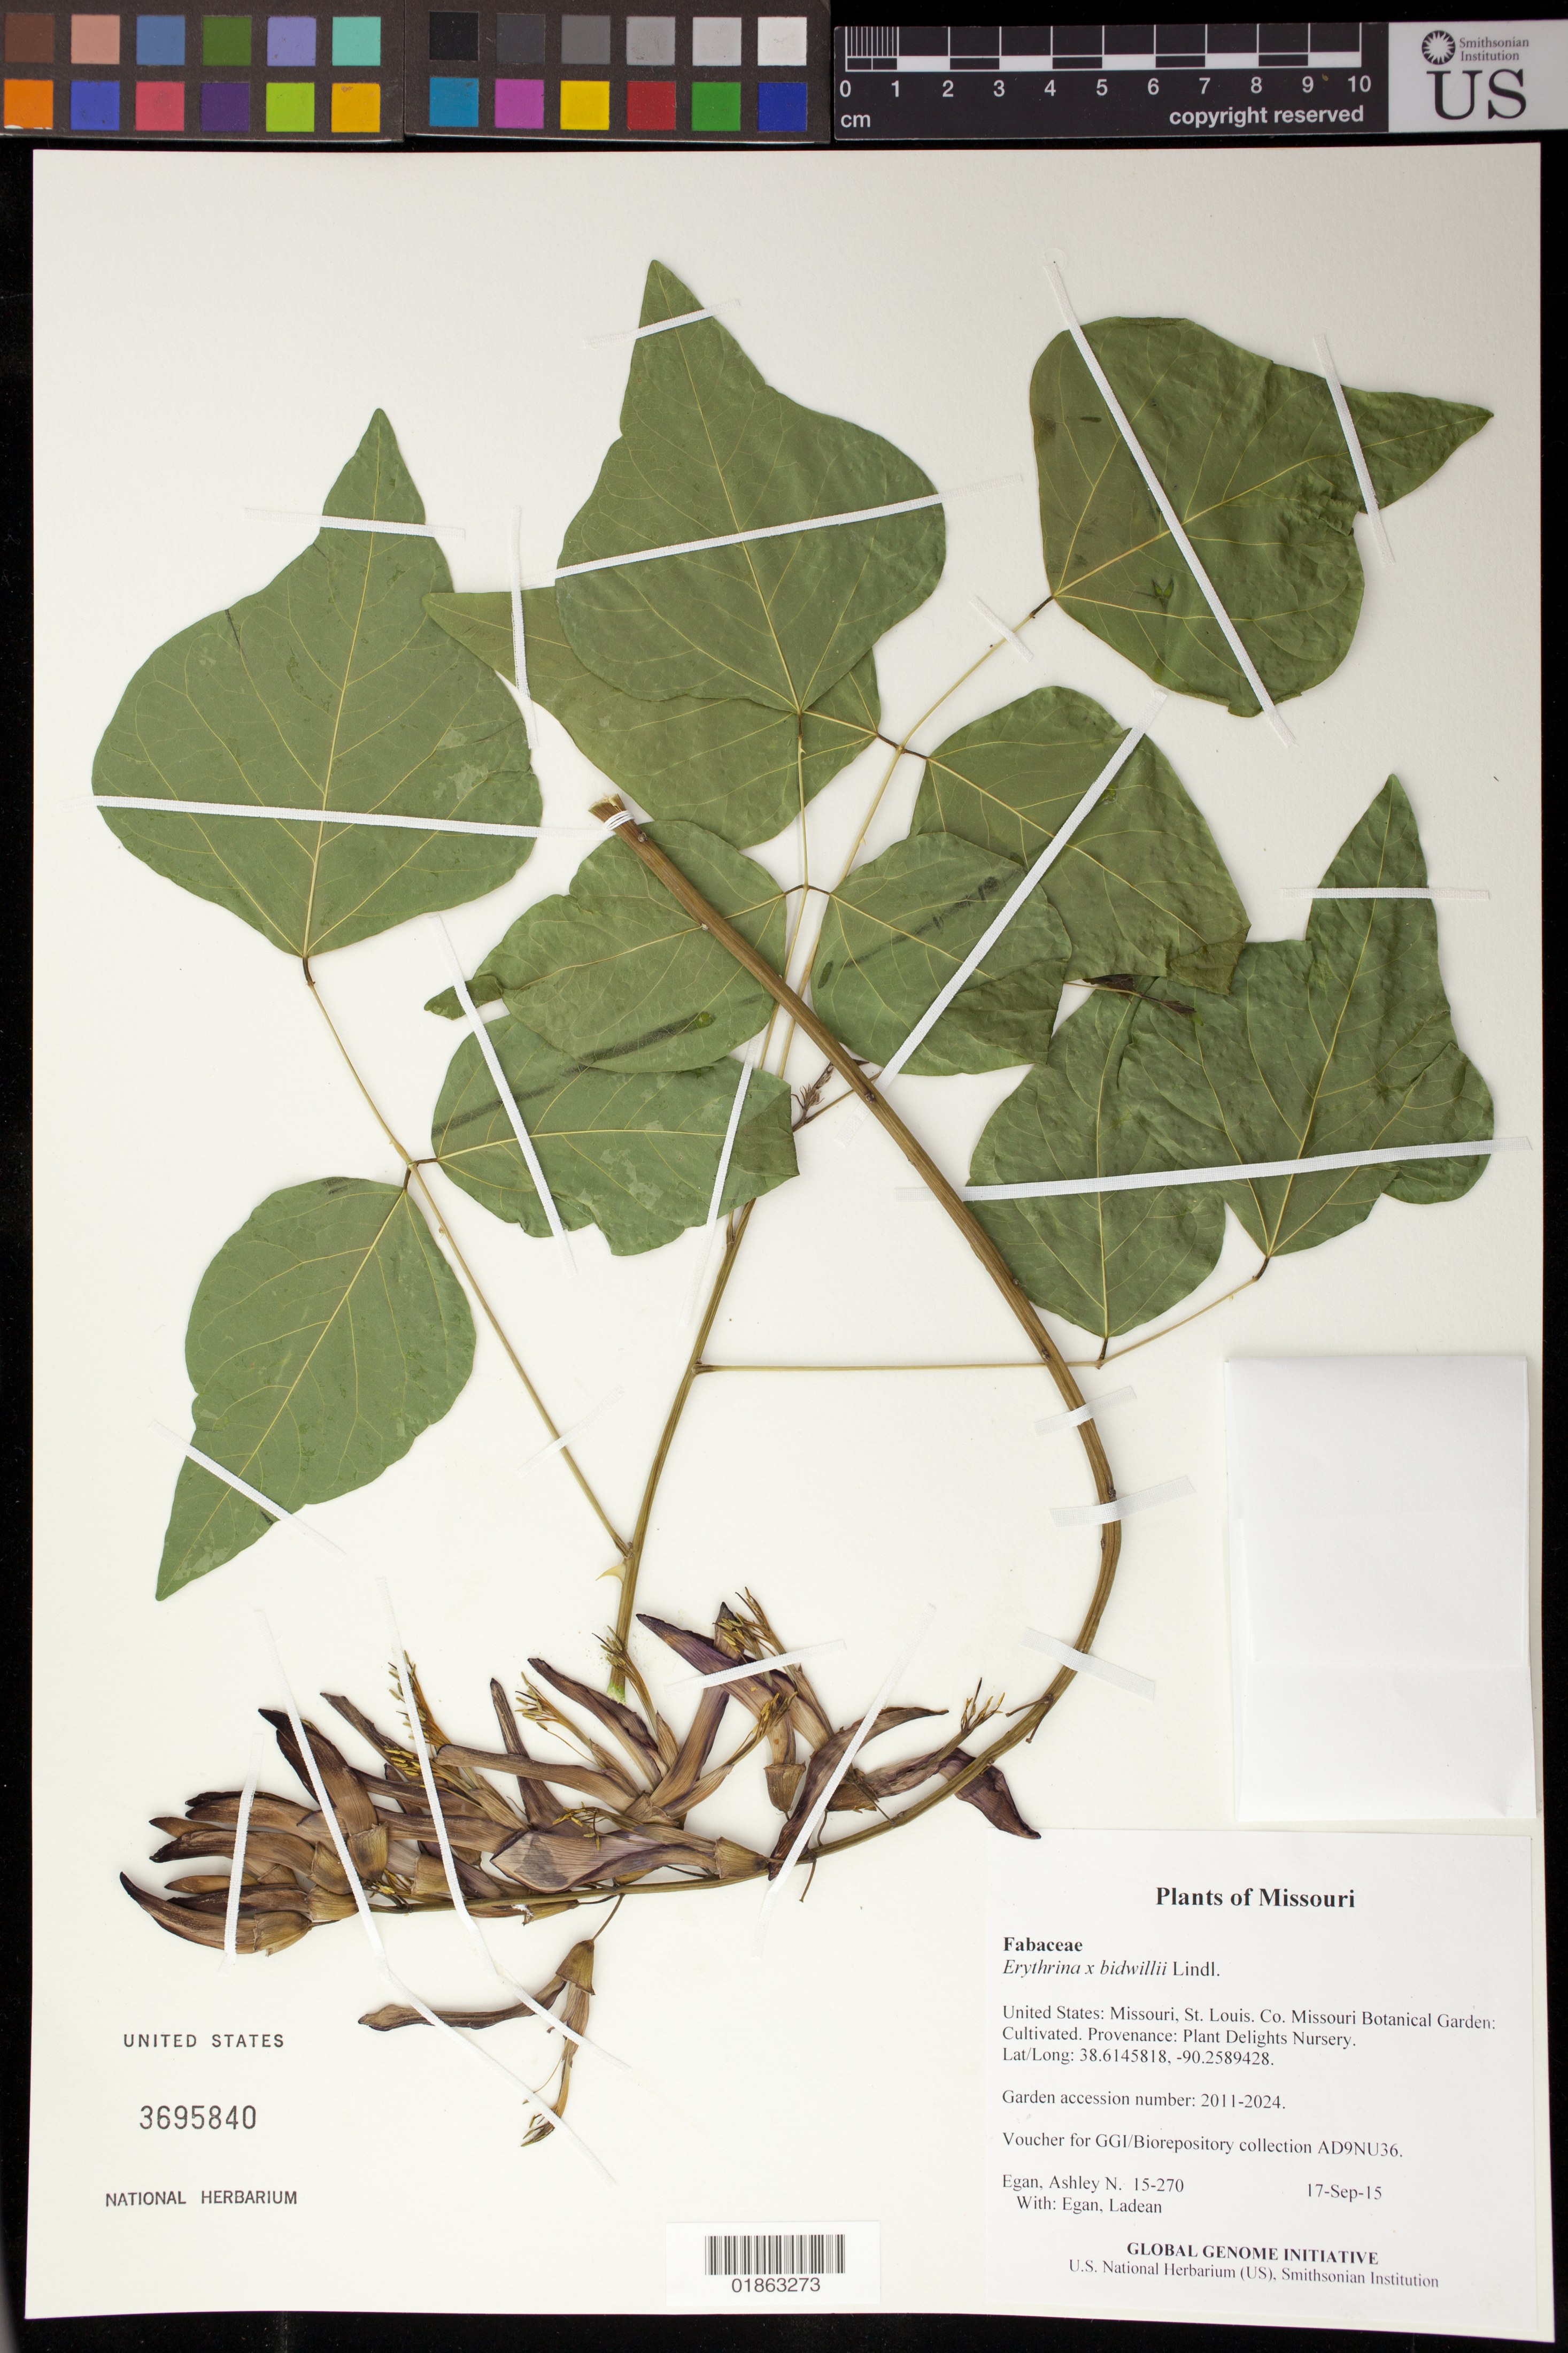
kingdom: Plantae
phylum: Tracheophyta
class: Magnoliopsida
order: Fabales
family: Fabaceae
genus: Erythrina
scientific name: Erythrina x bidwillii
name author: Lindl.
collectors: A. N. Egan & L. Egan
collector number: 15-270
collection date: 2015-09-17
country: United States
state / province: Missouri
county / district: St. Louis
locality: Missouri Botanical Garden: Cultivated. Provenance: Plant Delights Nursery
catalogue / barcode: US 3695840